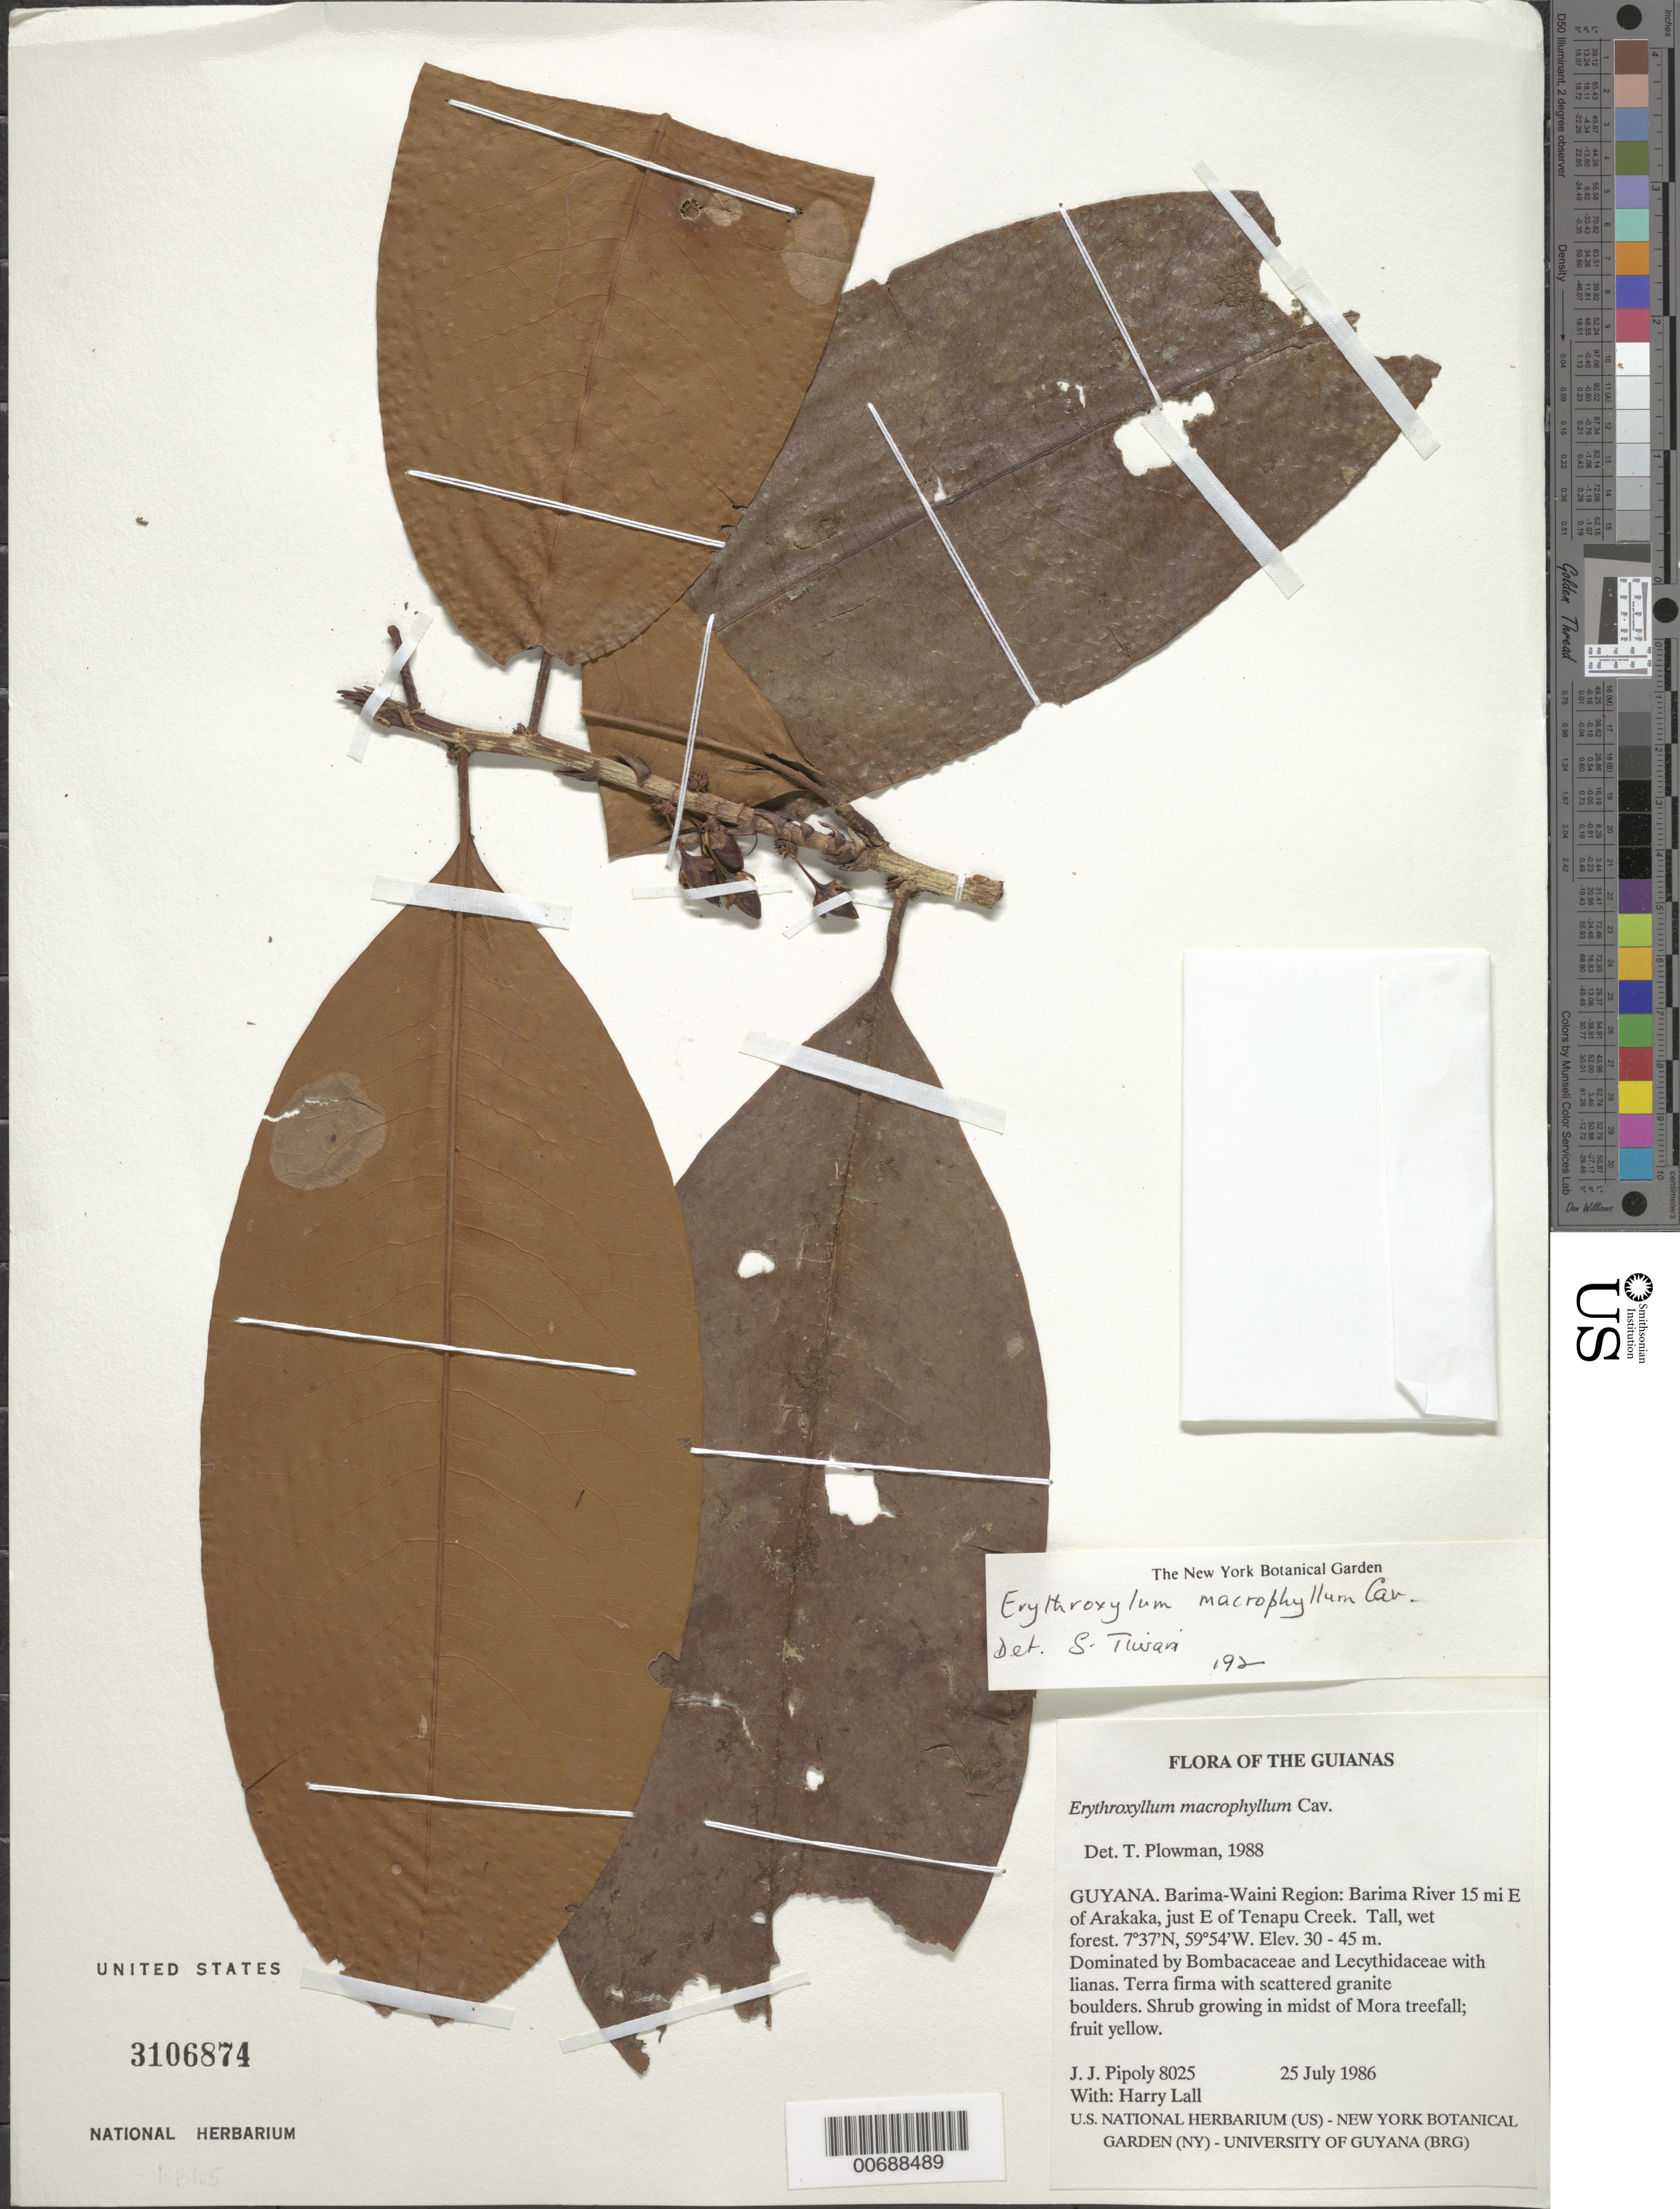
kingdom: Plantae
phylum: Tracheophyta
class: Magnoliopsida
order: Malpighiales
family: Erythroxylaceae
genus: Erythroxylum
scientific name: Erythroxylum macrophyllum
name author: Cav.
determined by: Plowman, Timothy C.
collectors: J. J. Pipoly & H. Lall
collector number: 8025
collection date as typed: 25 July 1986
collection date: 1986-07-25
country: Guyana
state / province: Barima-Waini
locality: Barima River 15 mi E of Arakaka, just E of Tenapu Creek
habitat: Tall, wet forest dominated by Bombacaceae and Lecythidaceae with lianas. Terra firma with scattered granite boulders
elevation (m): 30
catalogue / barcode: US 3106874